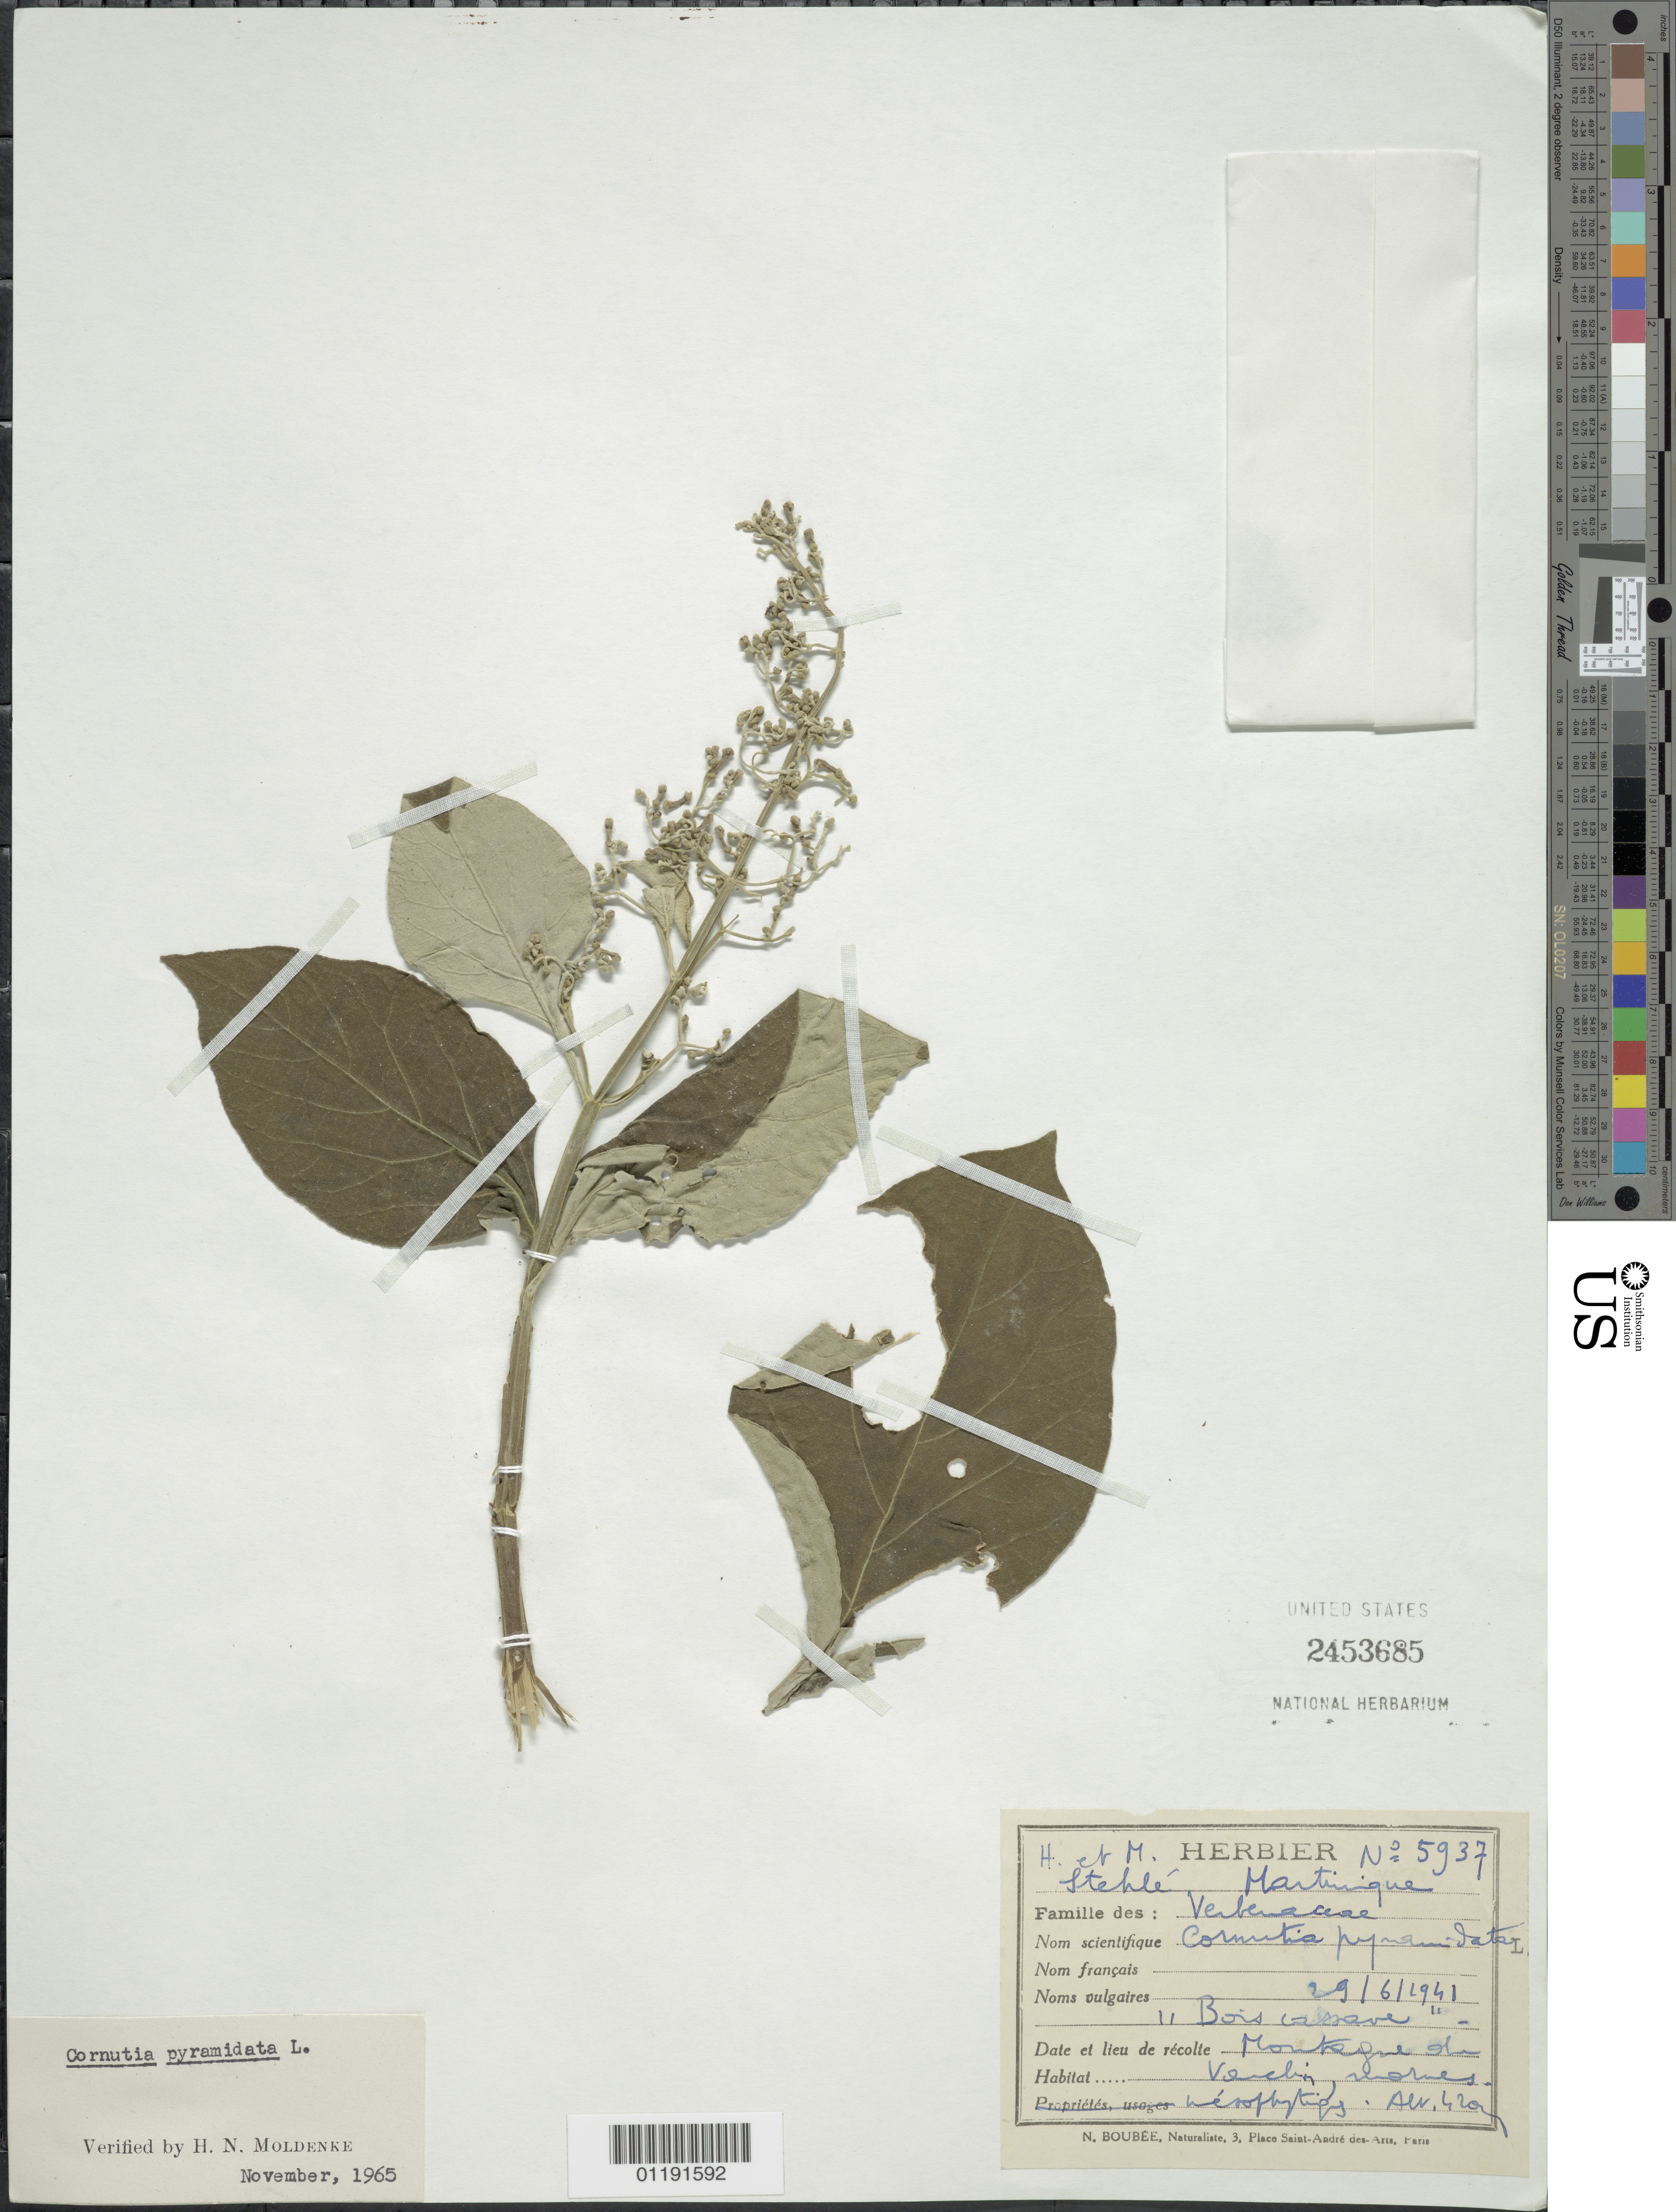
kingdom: Plantae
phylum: Tracheophyta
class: Magnoliopsida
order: Lamiales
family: Lamiaceae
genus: Cornutia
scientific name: Cornutia pyramidata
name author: L.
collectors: H. Stehlé & M. Stehlé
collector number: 5937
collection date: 1941-06-29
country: Martinique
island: Martinique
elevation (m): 420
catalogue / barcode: US 2453685